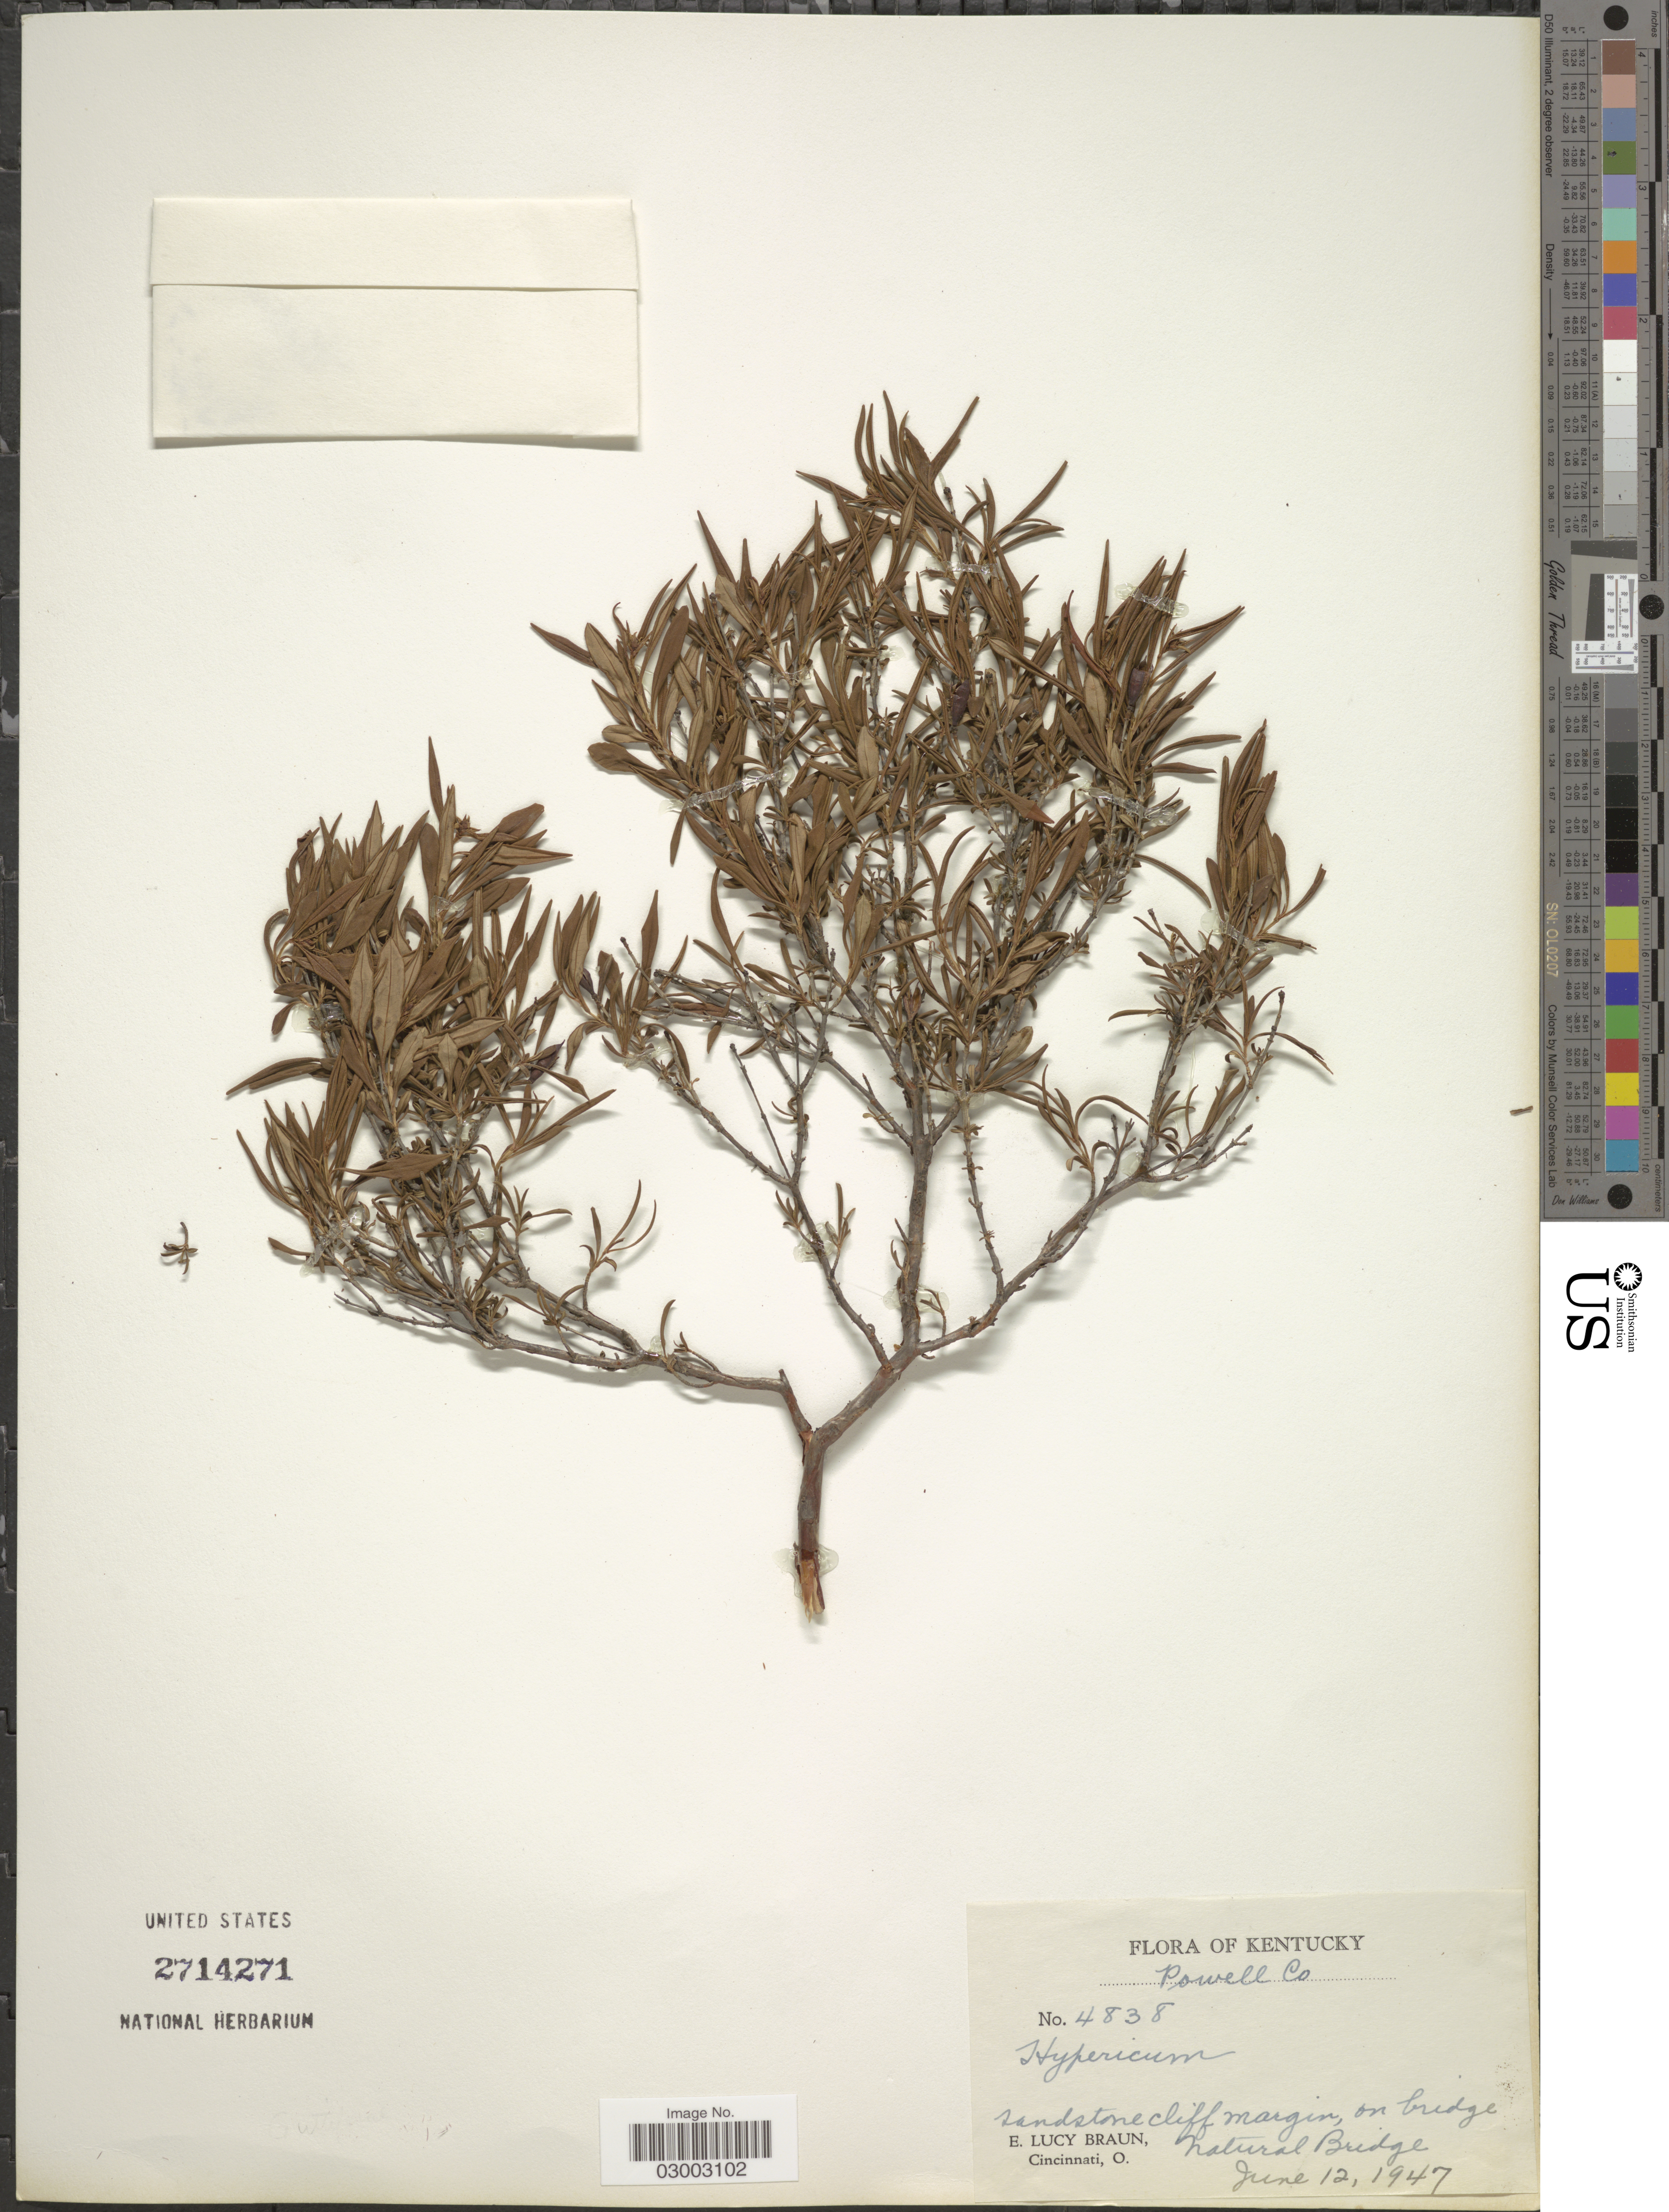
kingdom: Plantae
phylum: Tracheophyta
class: Magnoliopsida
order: Malpighiales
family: Hypericaceae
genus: Hypericum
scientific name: Hypericum sp.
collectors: E. L. Braun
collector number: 4838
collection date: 1947-06-12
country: United States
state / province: Kentucky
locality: Powell Co., sandstone cliff margin, on bridge, Natural Bridge.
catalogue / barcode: US 2714271